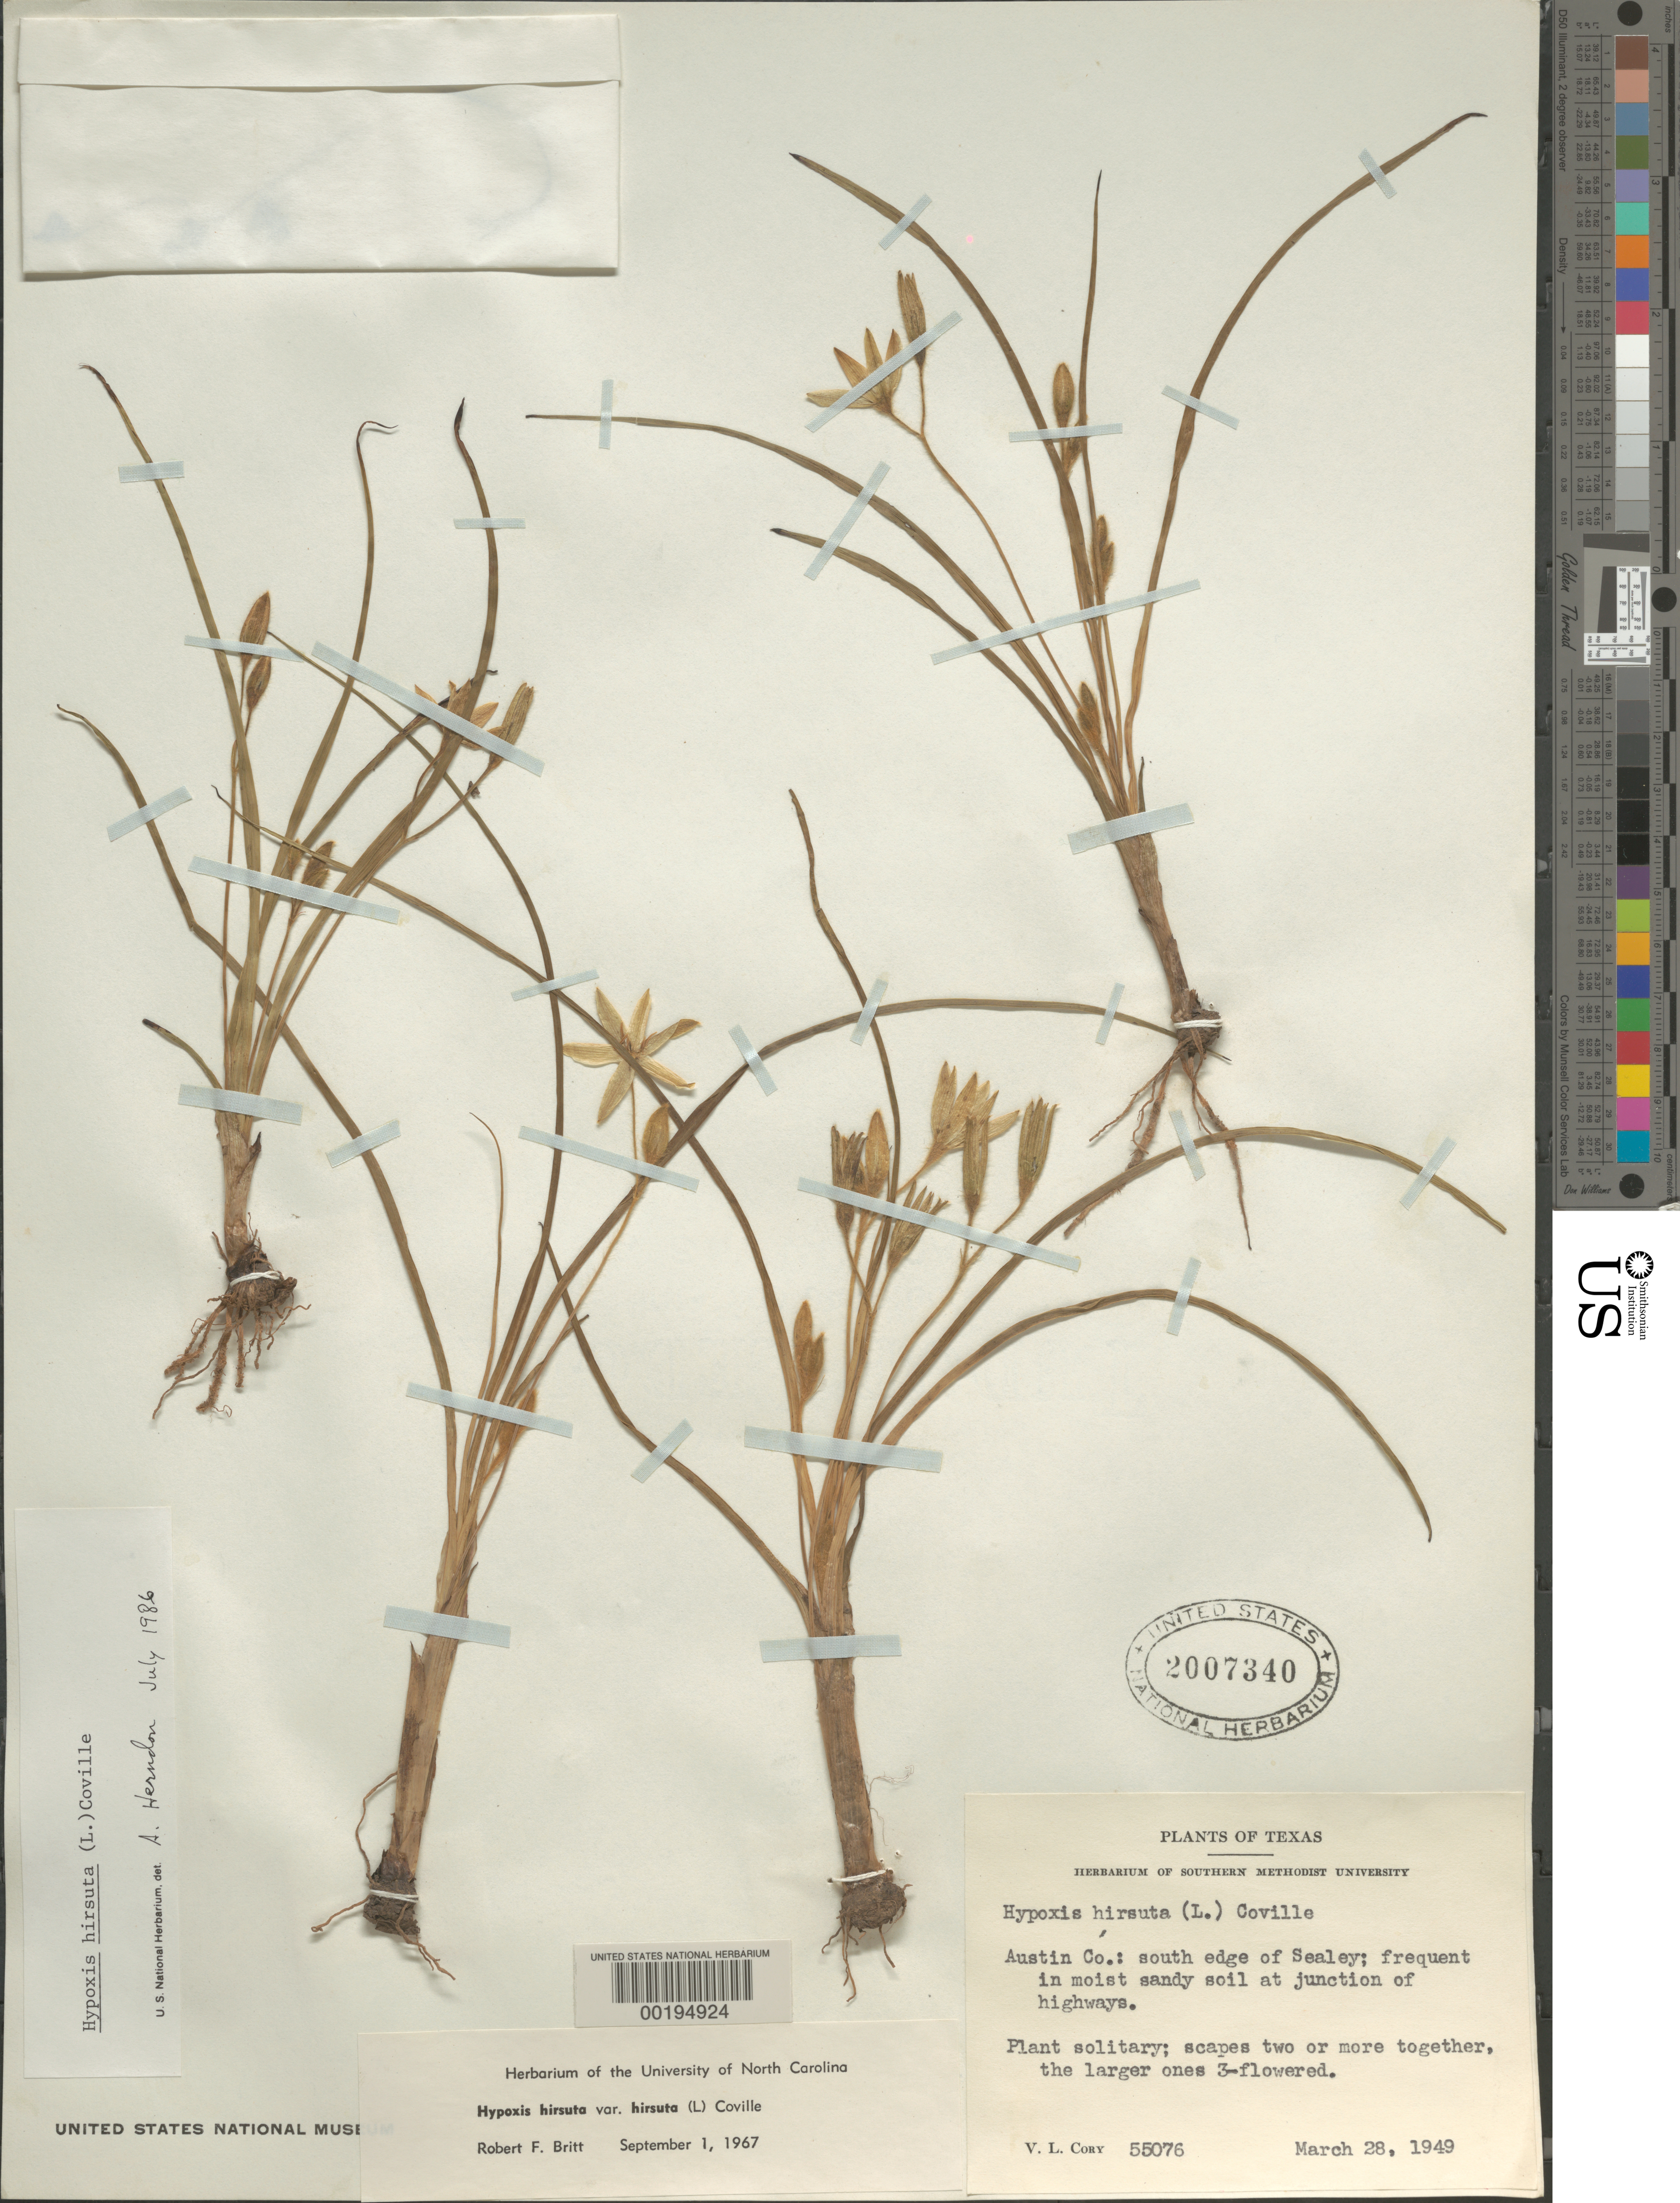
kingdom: Plantae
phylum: Tracheophyta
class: Liliopsida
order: Asparagales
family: Hypoxidaceae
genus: Hypoxis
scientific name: Hypoxis hirsuta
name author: (L.) Coville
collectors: V. Cory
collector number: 55076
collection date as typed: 28 Mar 1949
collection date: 1949-03-28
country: United States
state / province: Texas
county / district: Austin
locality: S edge of sealey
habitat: Moist sandy soil at juction of highways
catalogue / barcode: US 2007340